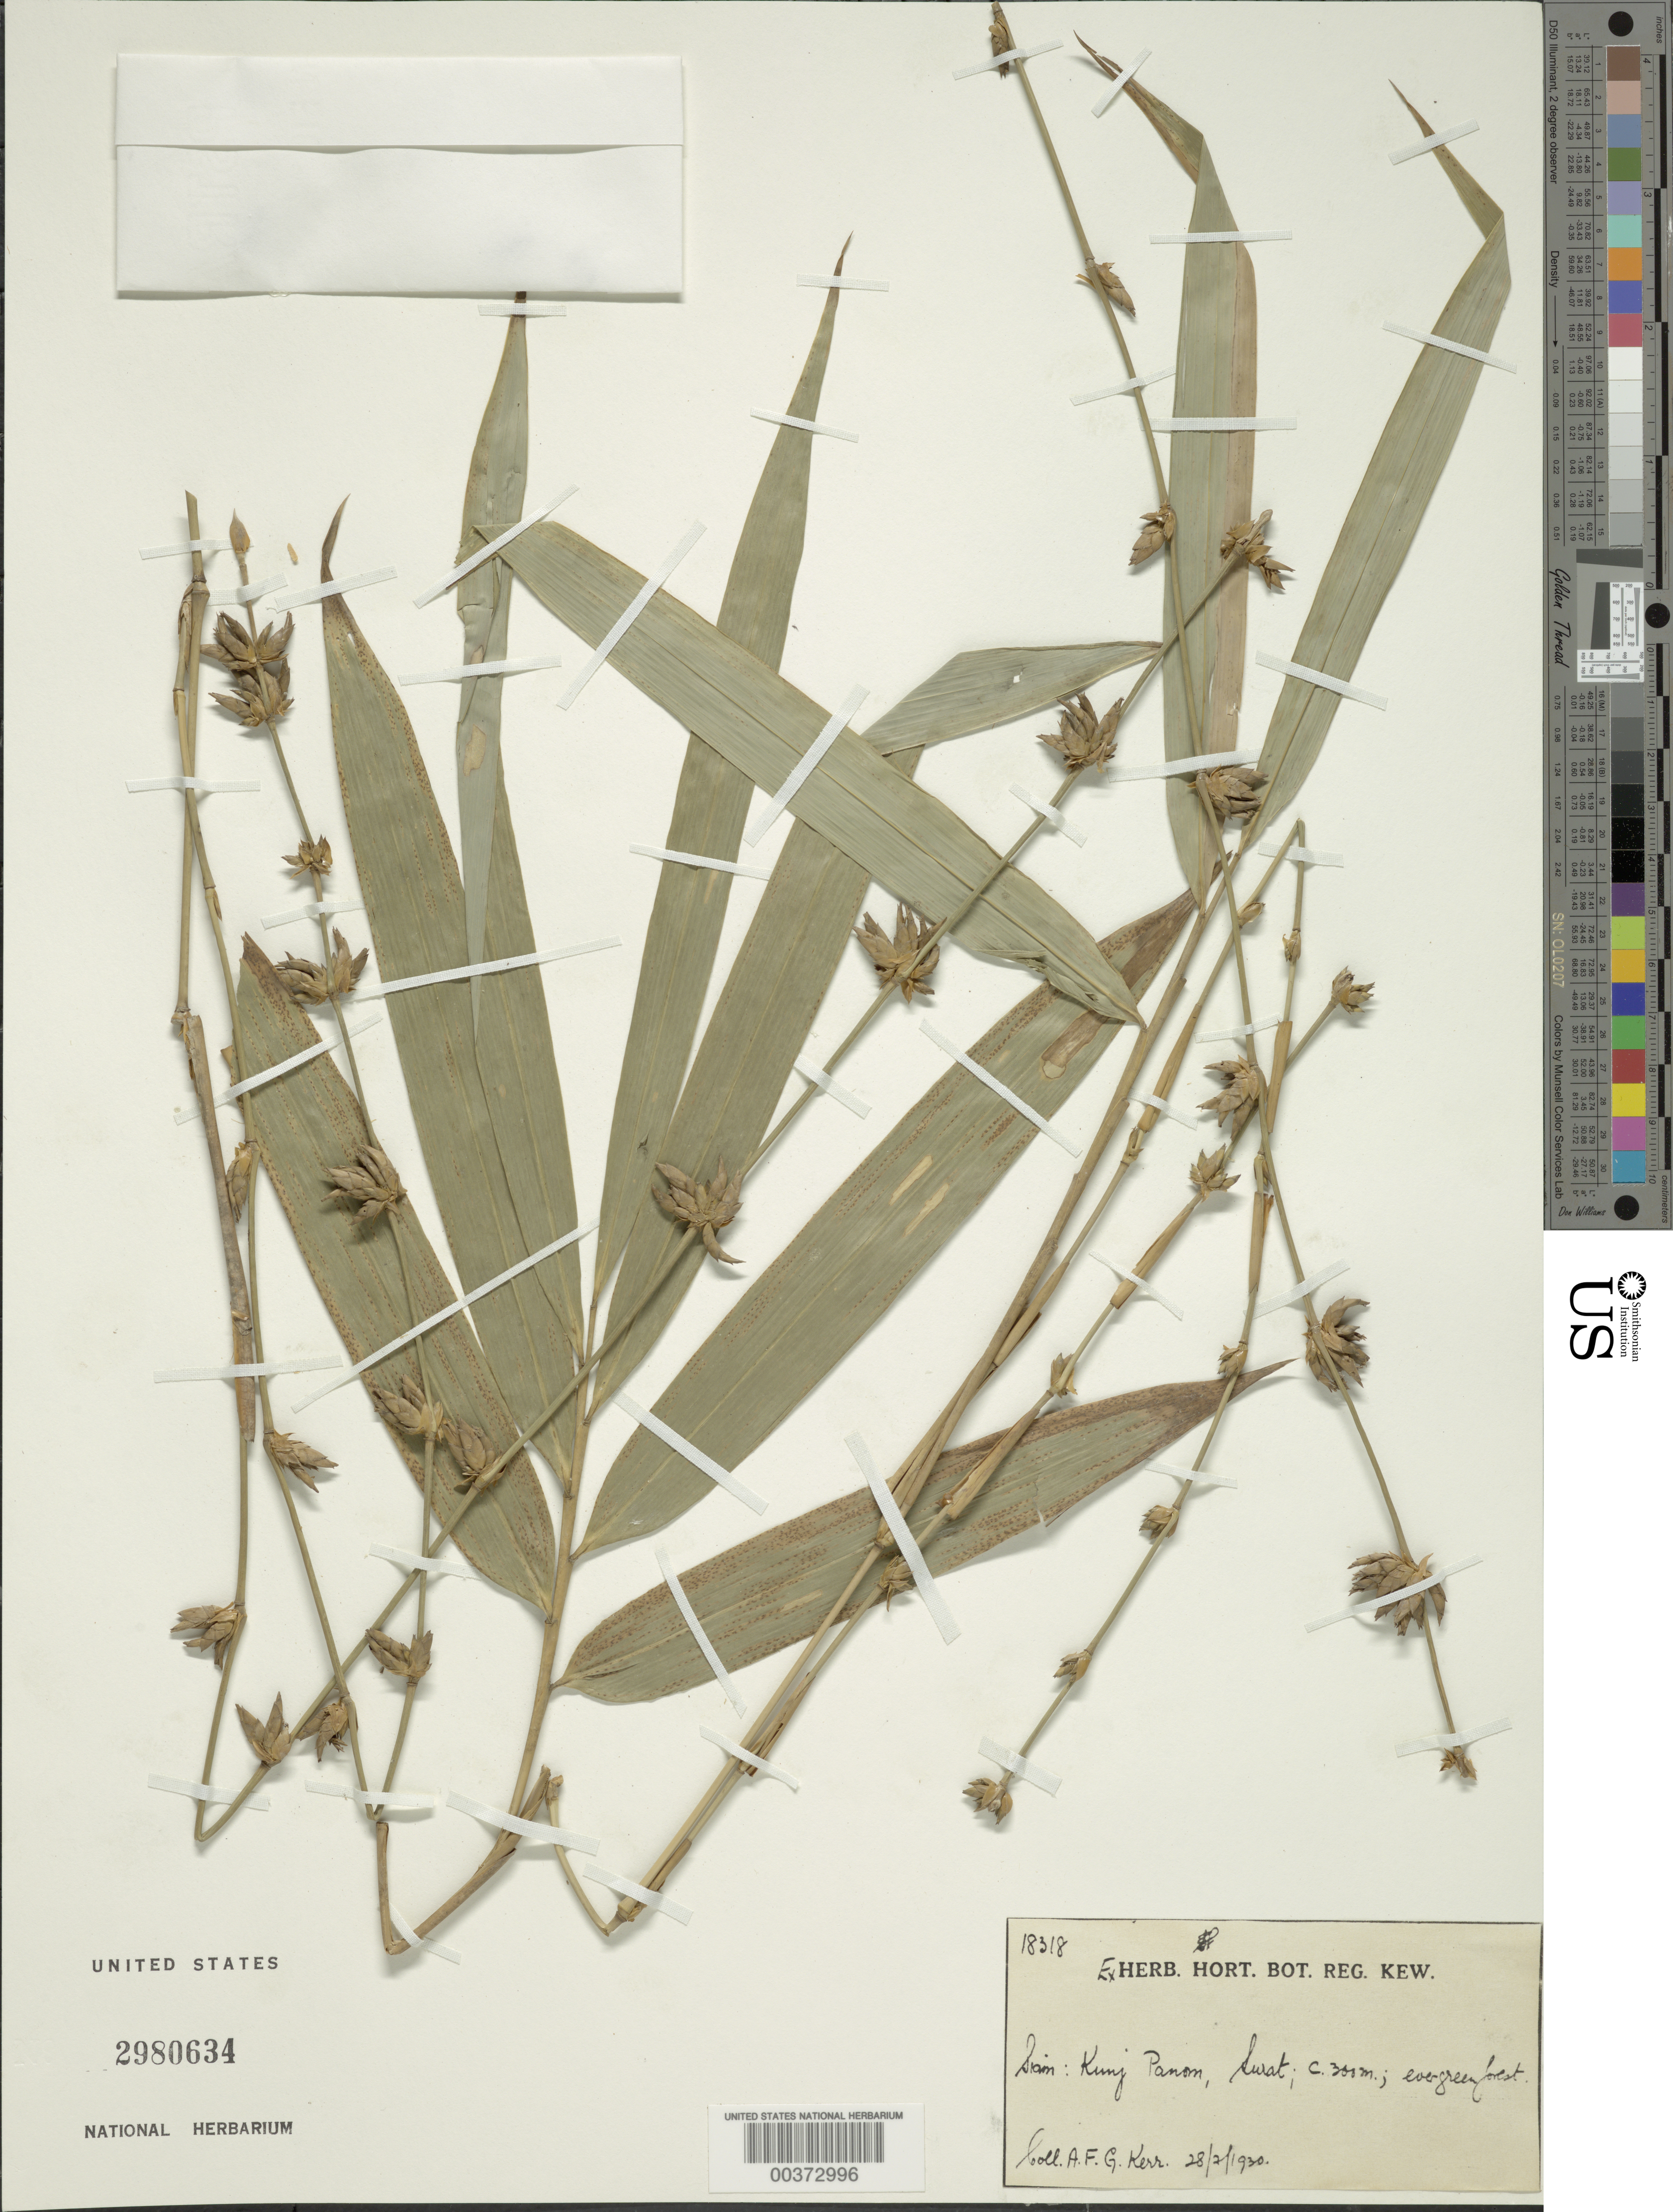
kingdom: Plantae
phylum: Tracheophyta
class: Liliopsida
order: Poales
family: Poaceae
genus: Bambusa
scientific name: Bambusa sp.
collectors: A. F. G. Kerr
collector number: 18318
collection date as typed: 28 Feb 1930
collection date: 1930-02-28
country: Thailand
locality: Kunj panom, swat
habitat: Evergreen forest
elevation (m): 300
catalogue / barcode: US 2980634